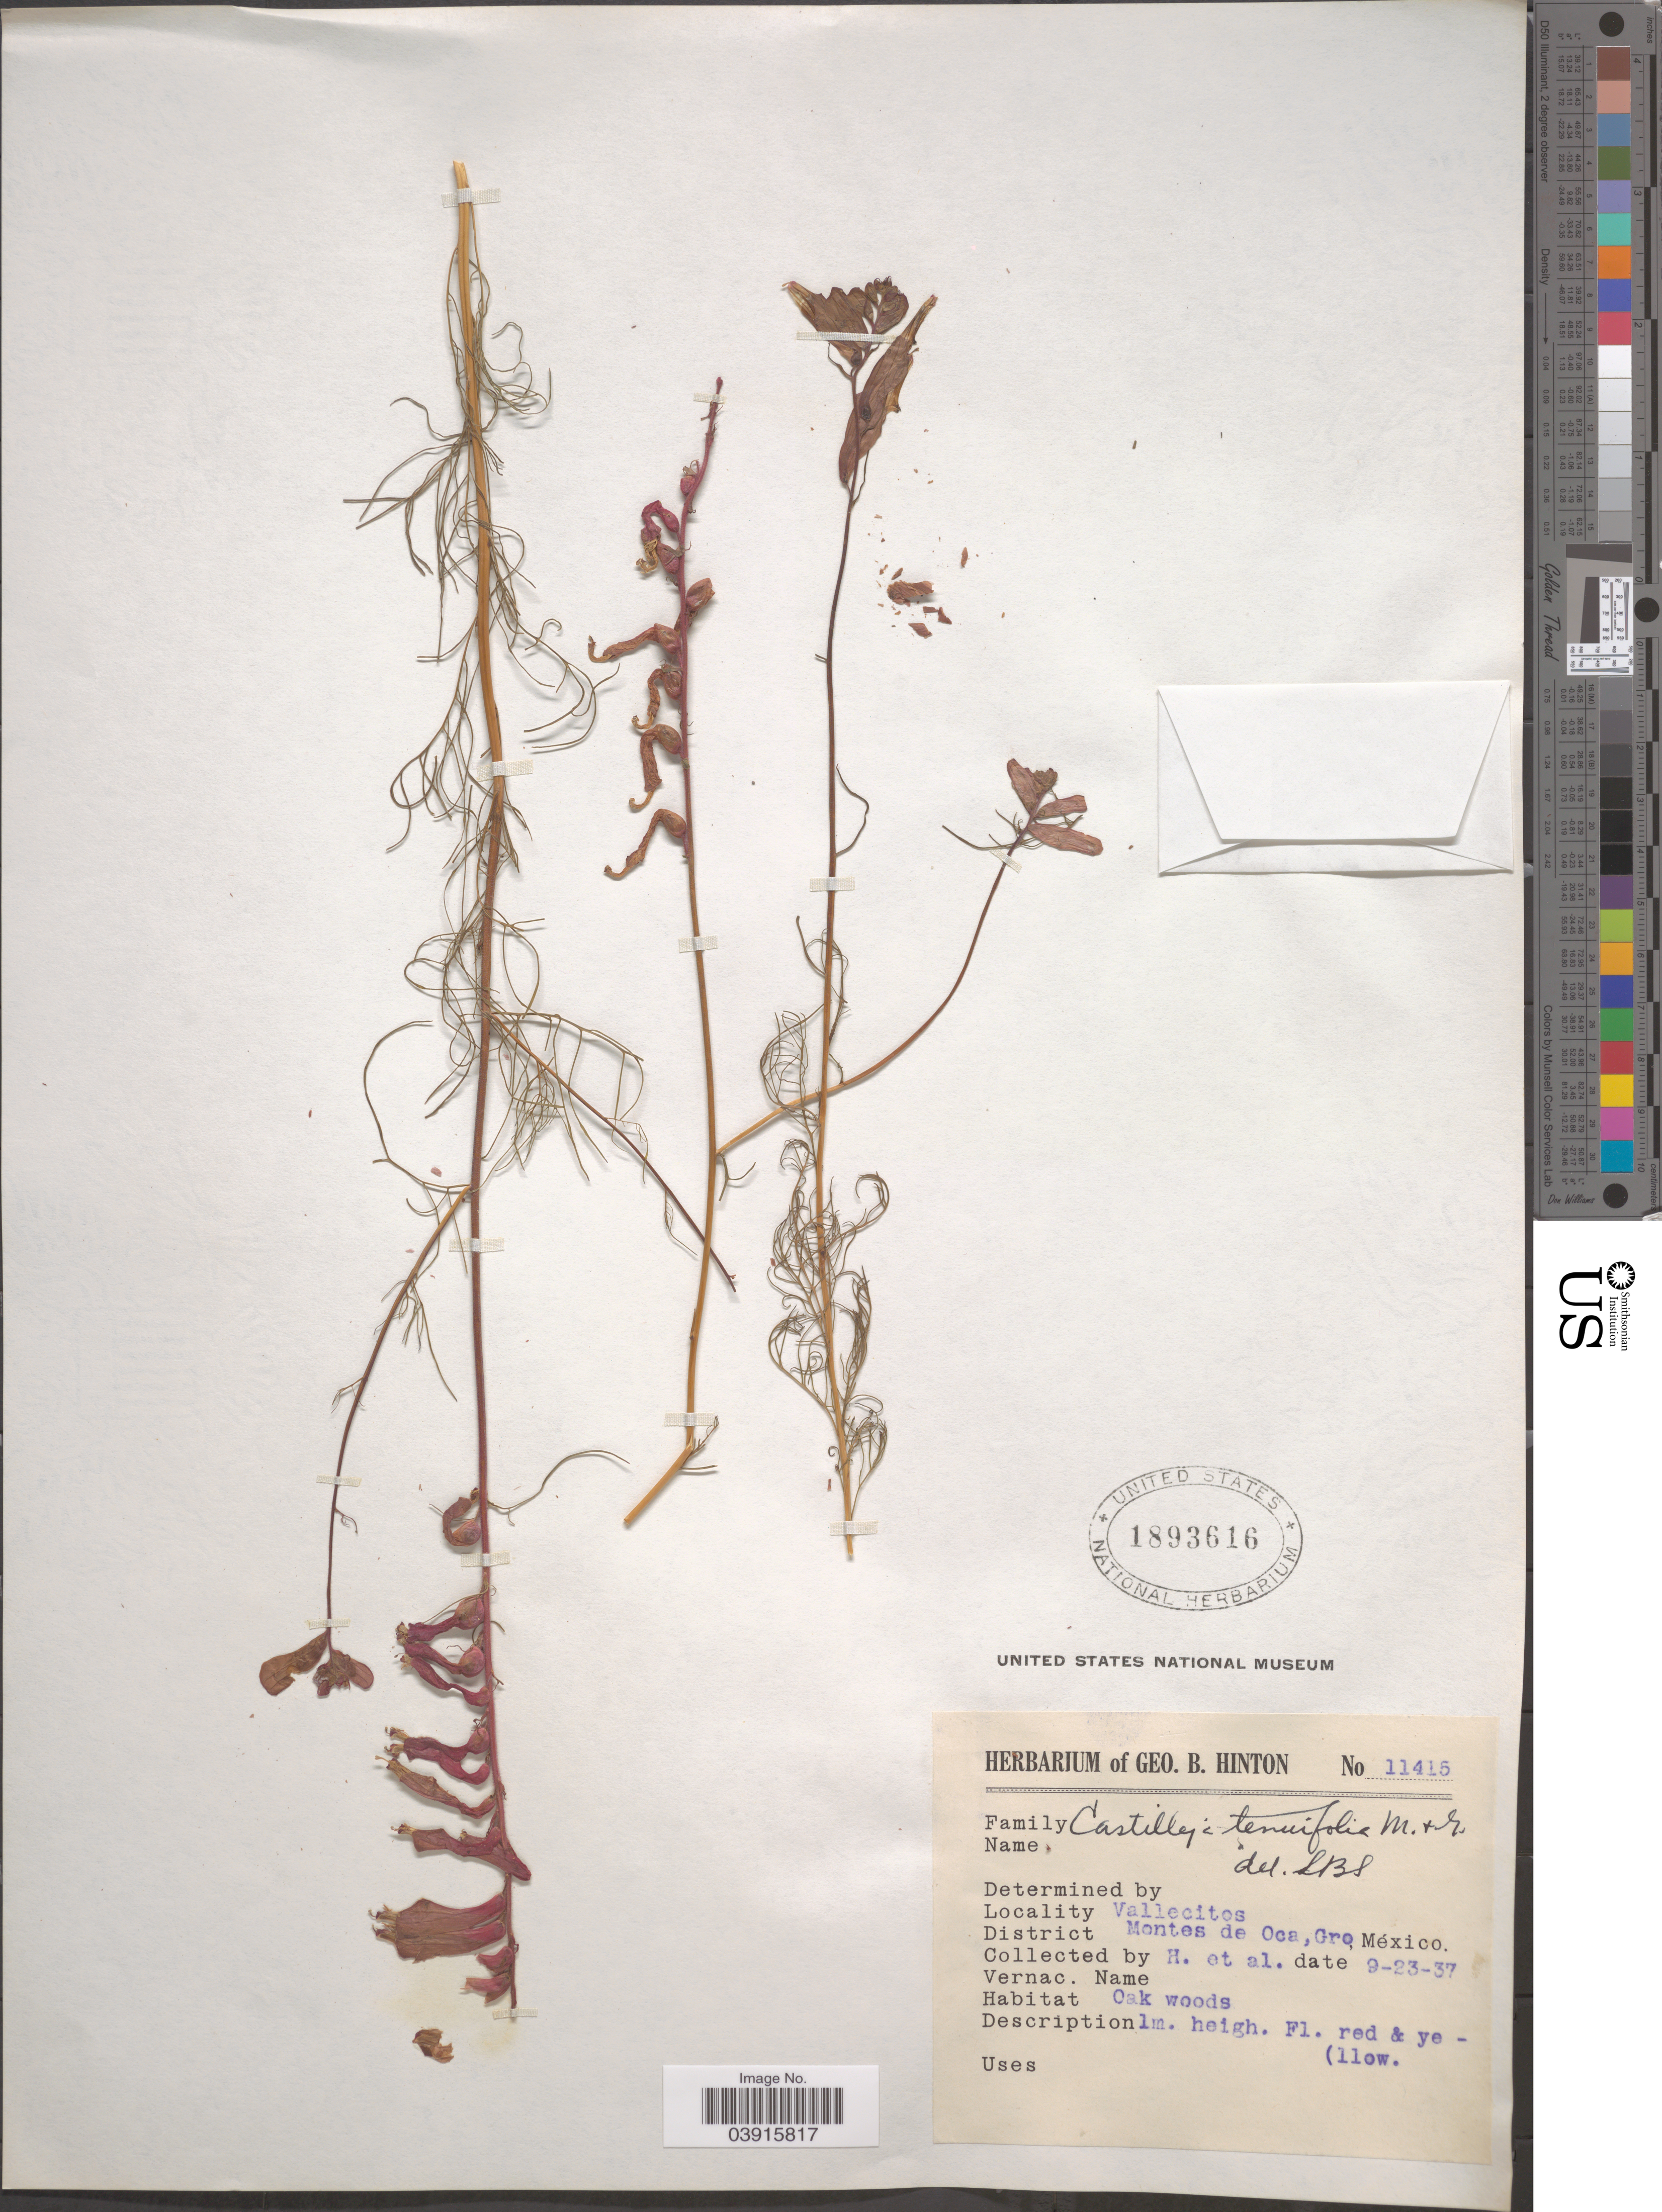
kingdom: Plantae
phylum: Tracheophyta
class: Magnoliopsida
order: Lamiales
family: Orobanchaceae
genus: Castilleja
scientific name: Castilleja tenuiflora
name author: Benth.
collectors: G. B. Hinton & et al.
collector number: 11415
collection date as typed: Transcribed d/m/y: 23/9/37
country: Mexico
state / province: Guerrero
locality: Vallecitos. District Montes de Oca.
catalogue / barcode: US 1893616